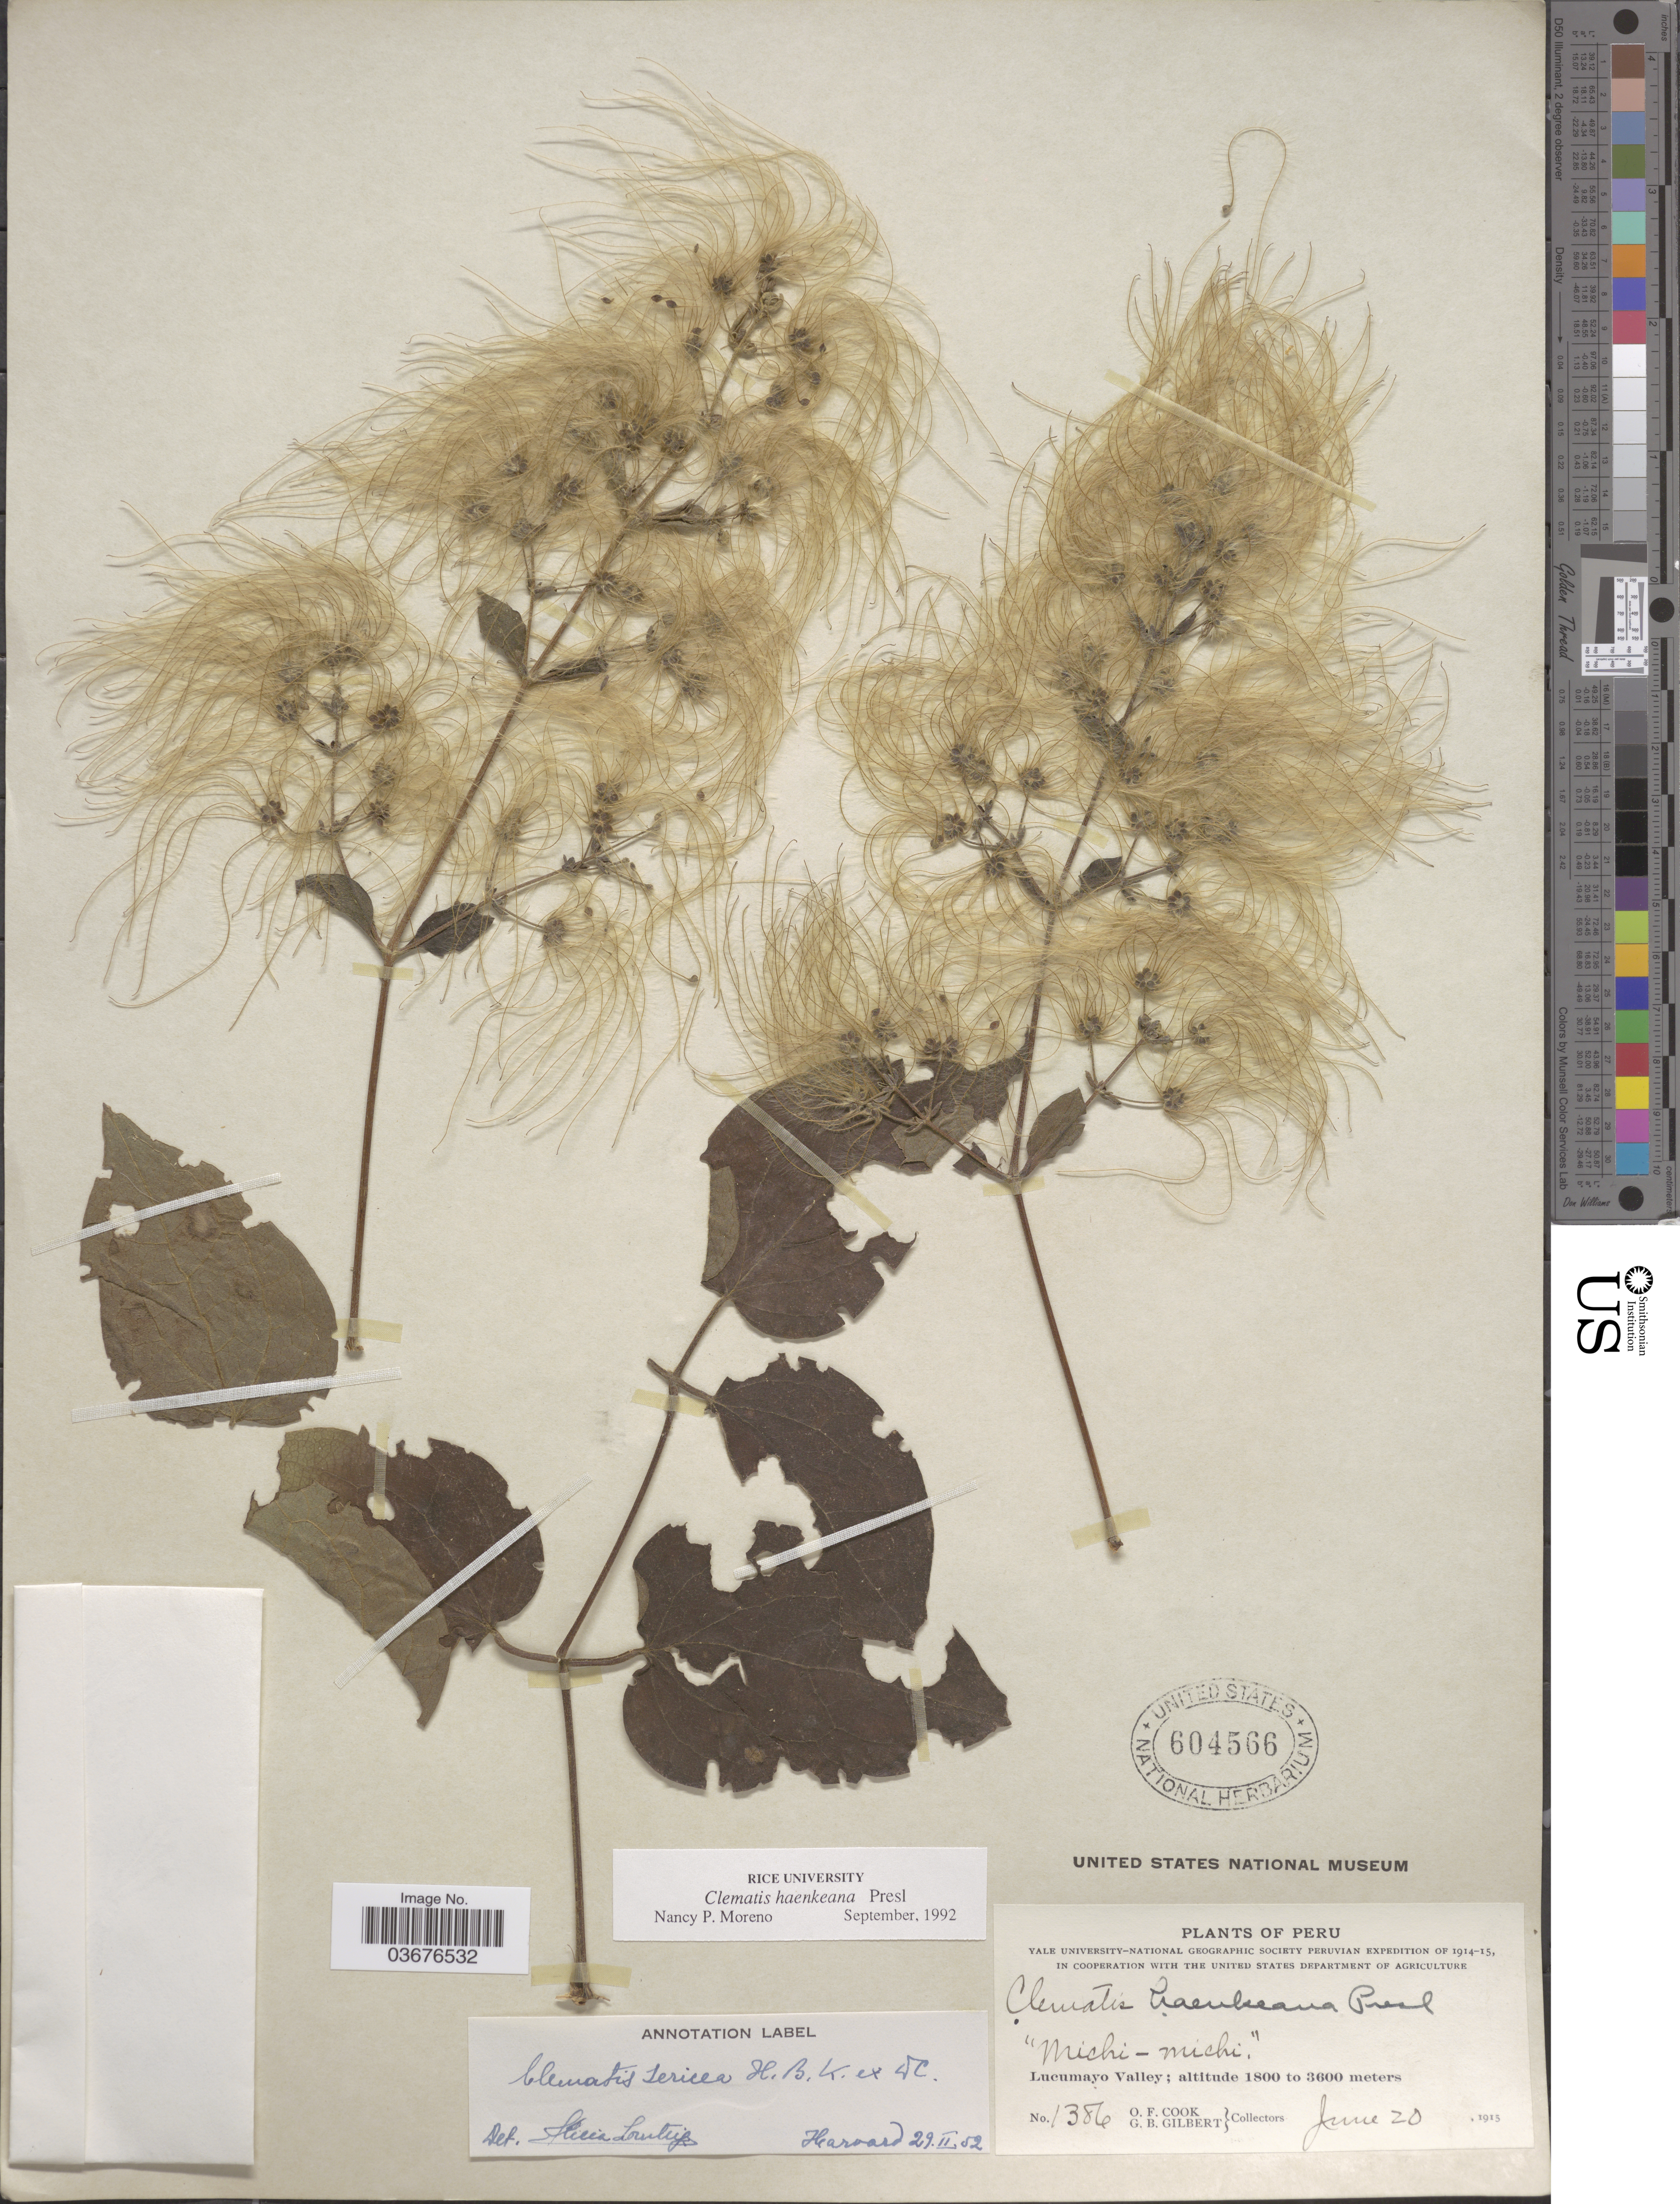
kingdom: Plantae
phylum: Tracheophyta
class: Magnoliopsida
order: Ranunculales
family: Ranunculaceae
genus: Clematis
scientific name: Clematis haenkeana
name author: C. Presl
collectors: O. F. Cook & G. B. Gilbert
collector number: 1386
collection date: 1915-06-20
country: Peru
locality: Lucumayo Valley.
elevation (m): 1800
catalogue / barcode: US 604566